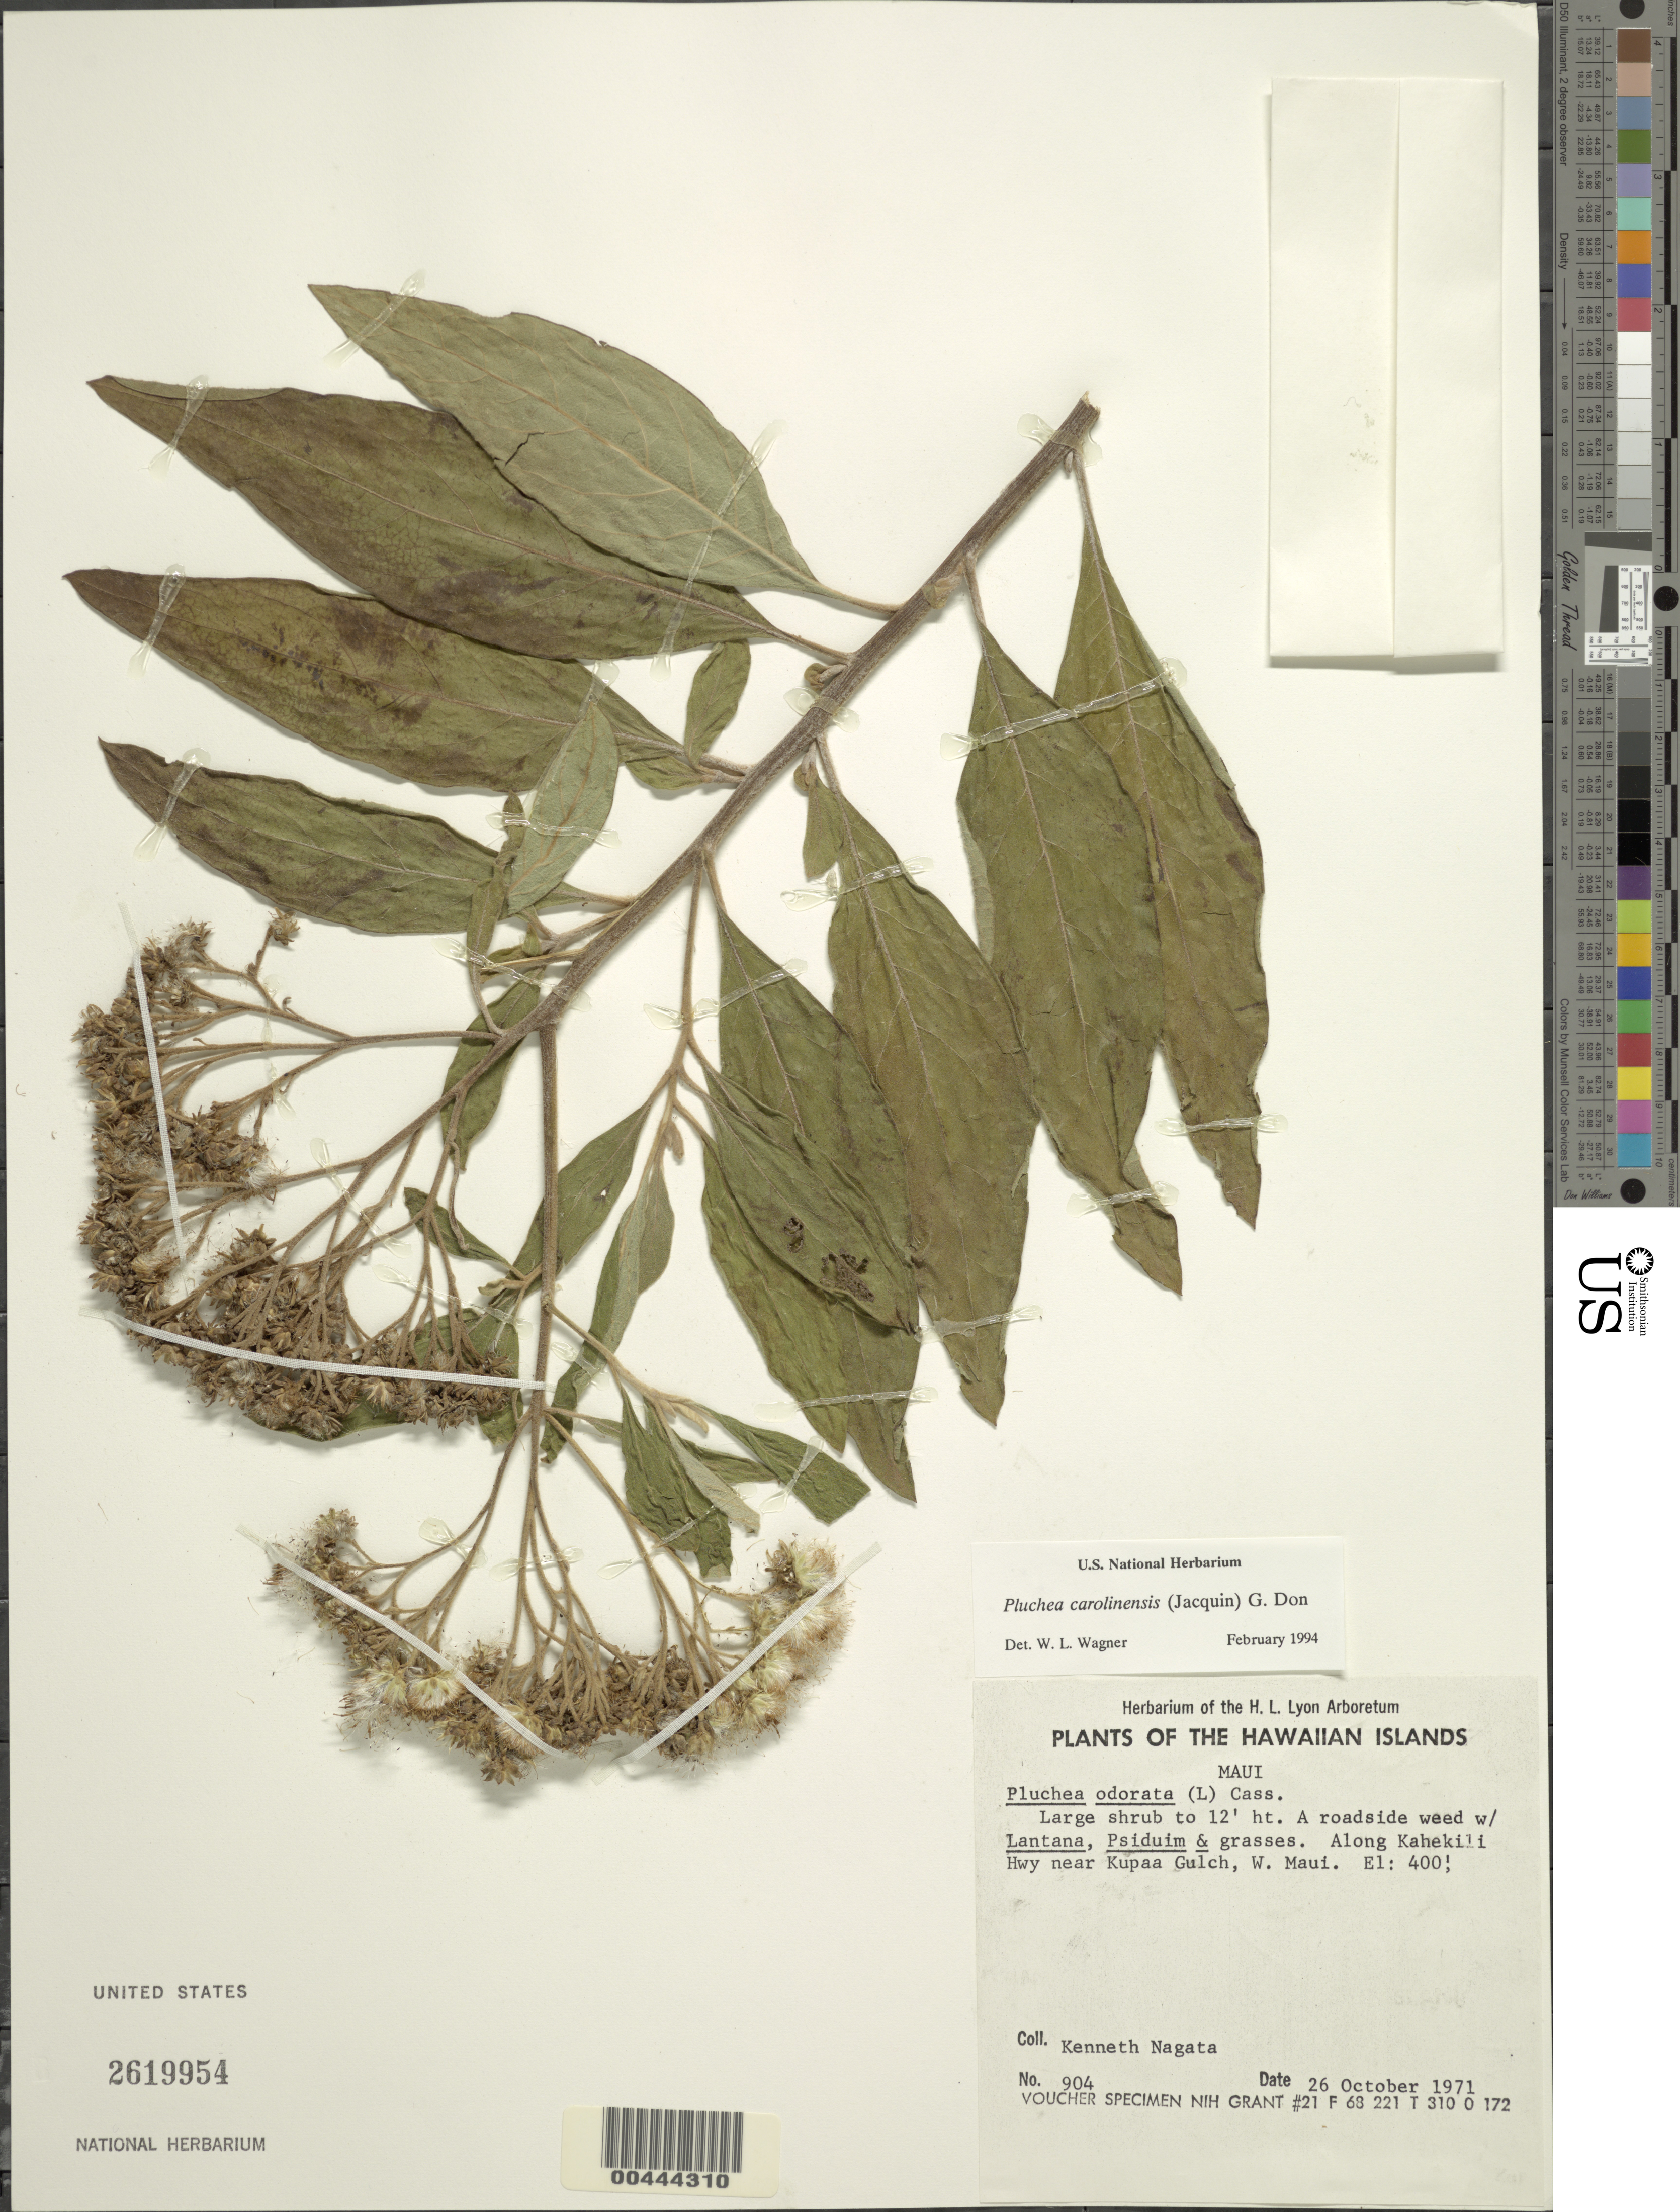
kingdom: Plantae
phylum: Tracheophyta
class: Magnoliopsida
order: Asterales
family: Asteraceae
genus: Pluchea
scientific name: Pluchea carolinensis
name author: (Jacq.) D. Don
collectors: K. Nagata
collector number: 904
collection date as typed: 26 Oct 1971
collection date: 1971-10-26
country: United States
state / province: Hawaii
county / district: Maui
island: Maui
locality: Along Kahekili Hwy near Kupaa Gulch, W Maui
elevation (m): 122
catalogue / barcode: US 2619954